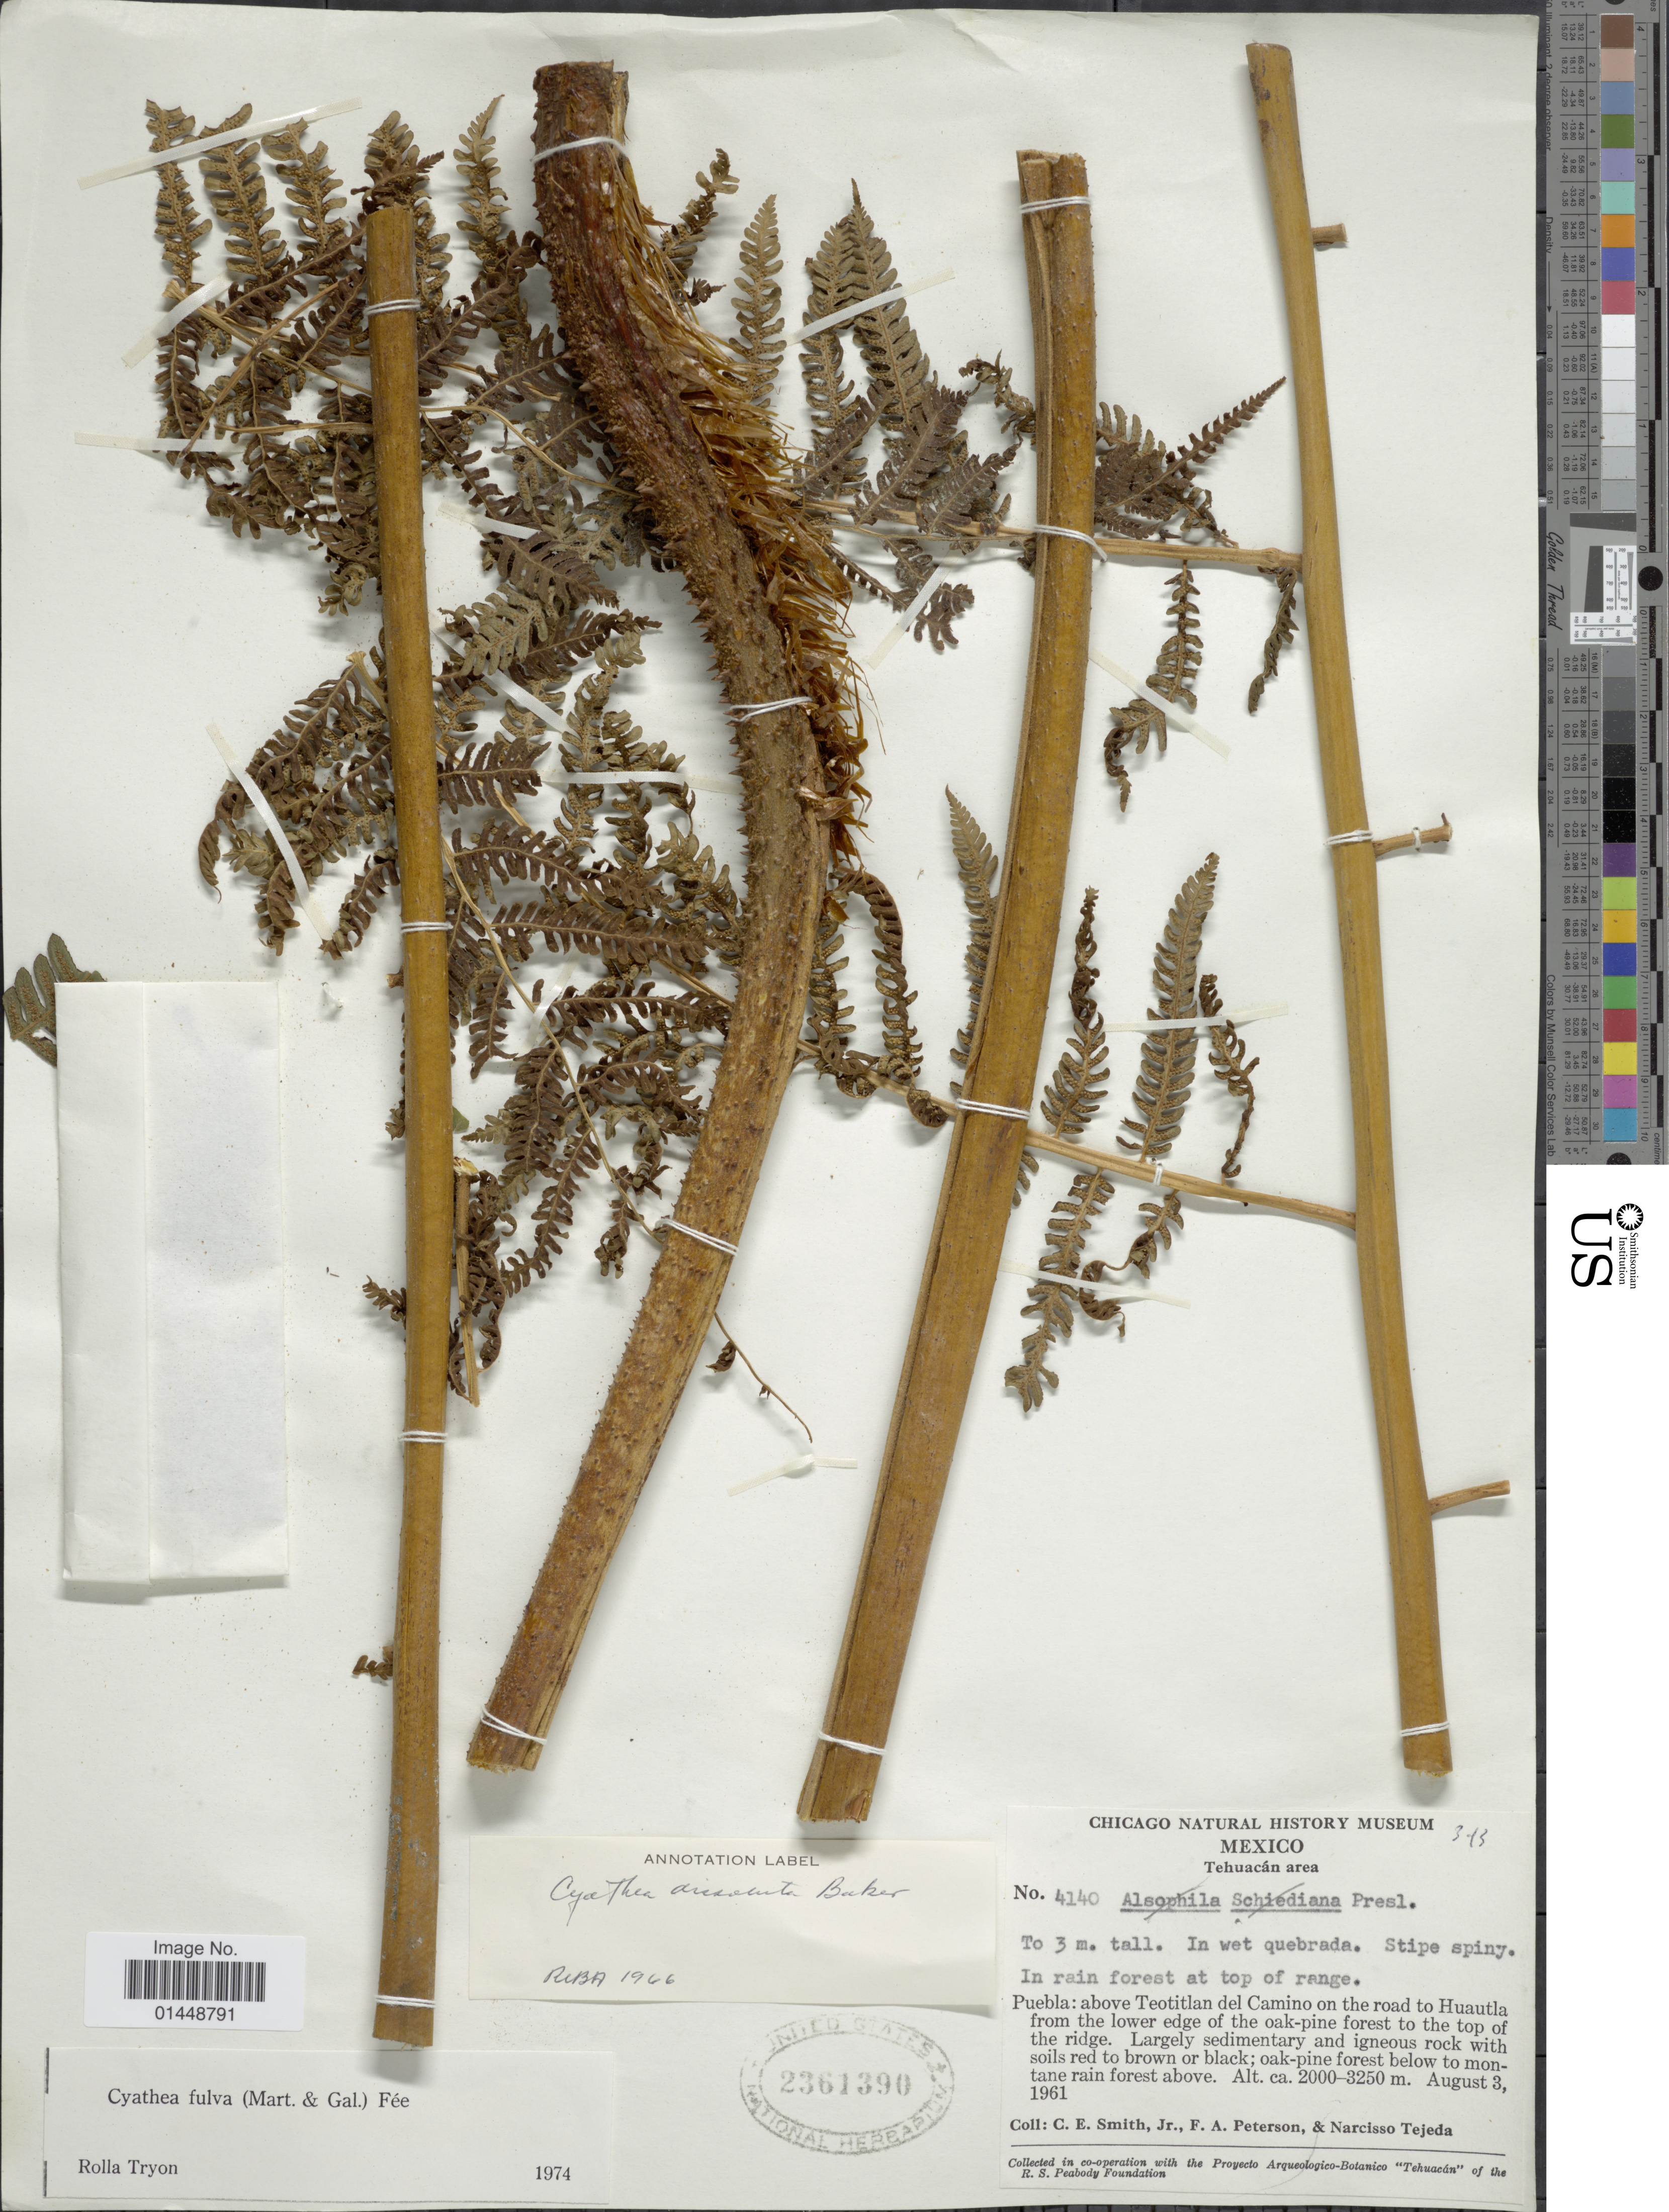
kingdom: Plantae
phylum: Tracheophyta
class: Polypodiopsida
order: Cyatheales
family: Cyatheaceae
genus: Cyathea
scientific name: Cyathea fulva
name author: (M. Martens & Galeotti) Fée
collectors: C. E. Smith Jr., F. A. Peterson & N. Tejeda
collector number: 4140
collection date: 1961-08-03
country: Mexico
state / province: Puebla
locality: Tehuacán area. Puebla: above Teotitlan del Camino on the road to Huautla from the lower edge of the oakpine forest to the top of the ridge.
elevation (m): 2000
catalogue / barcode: US 2361390